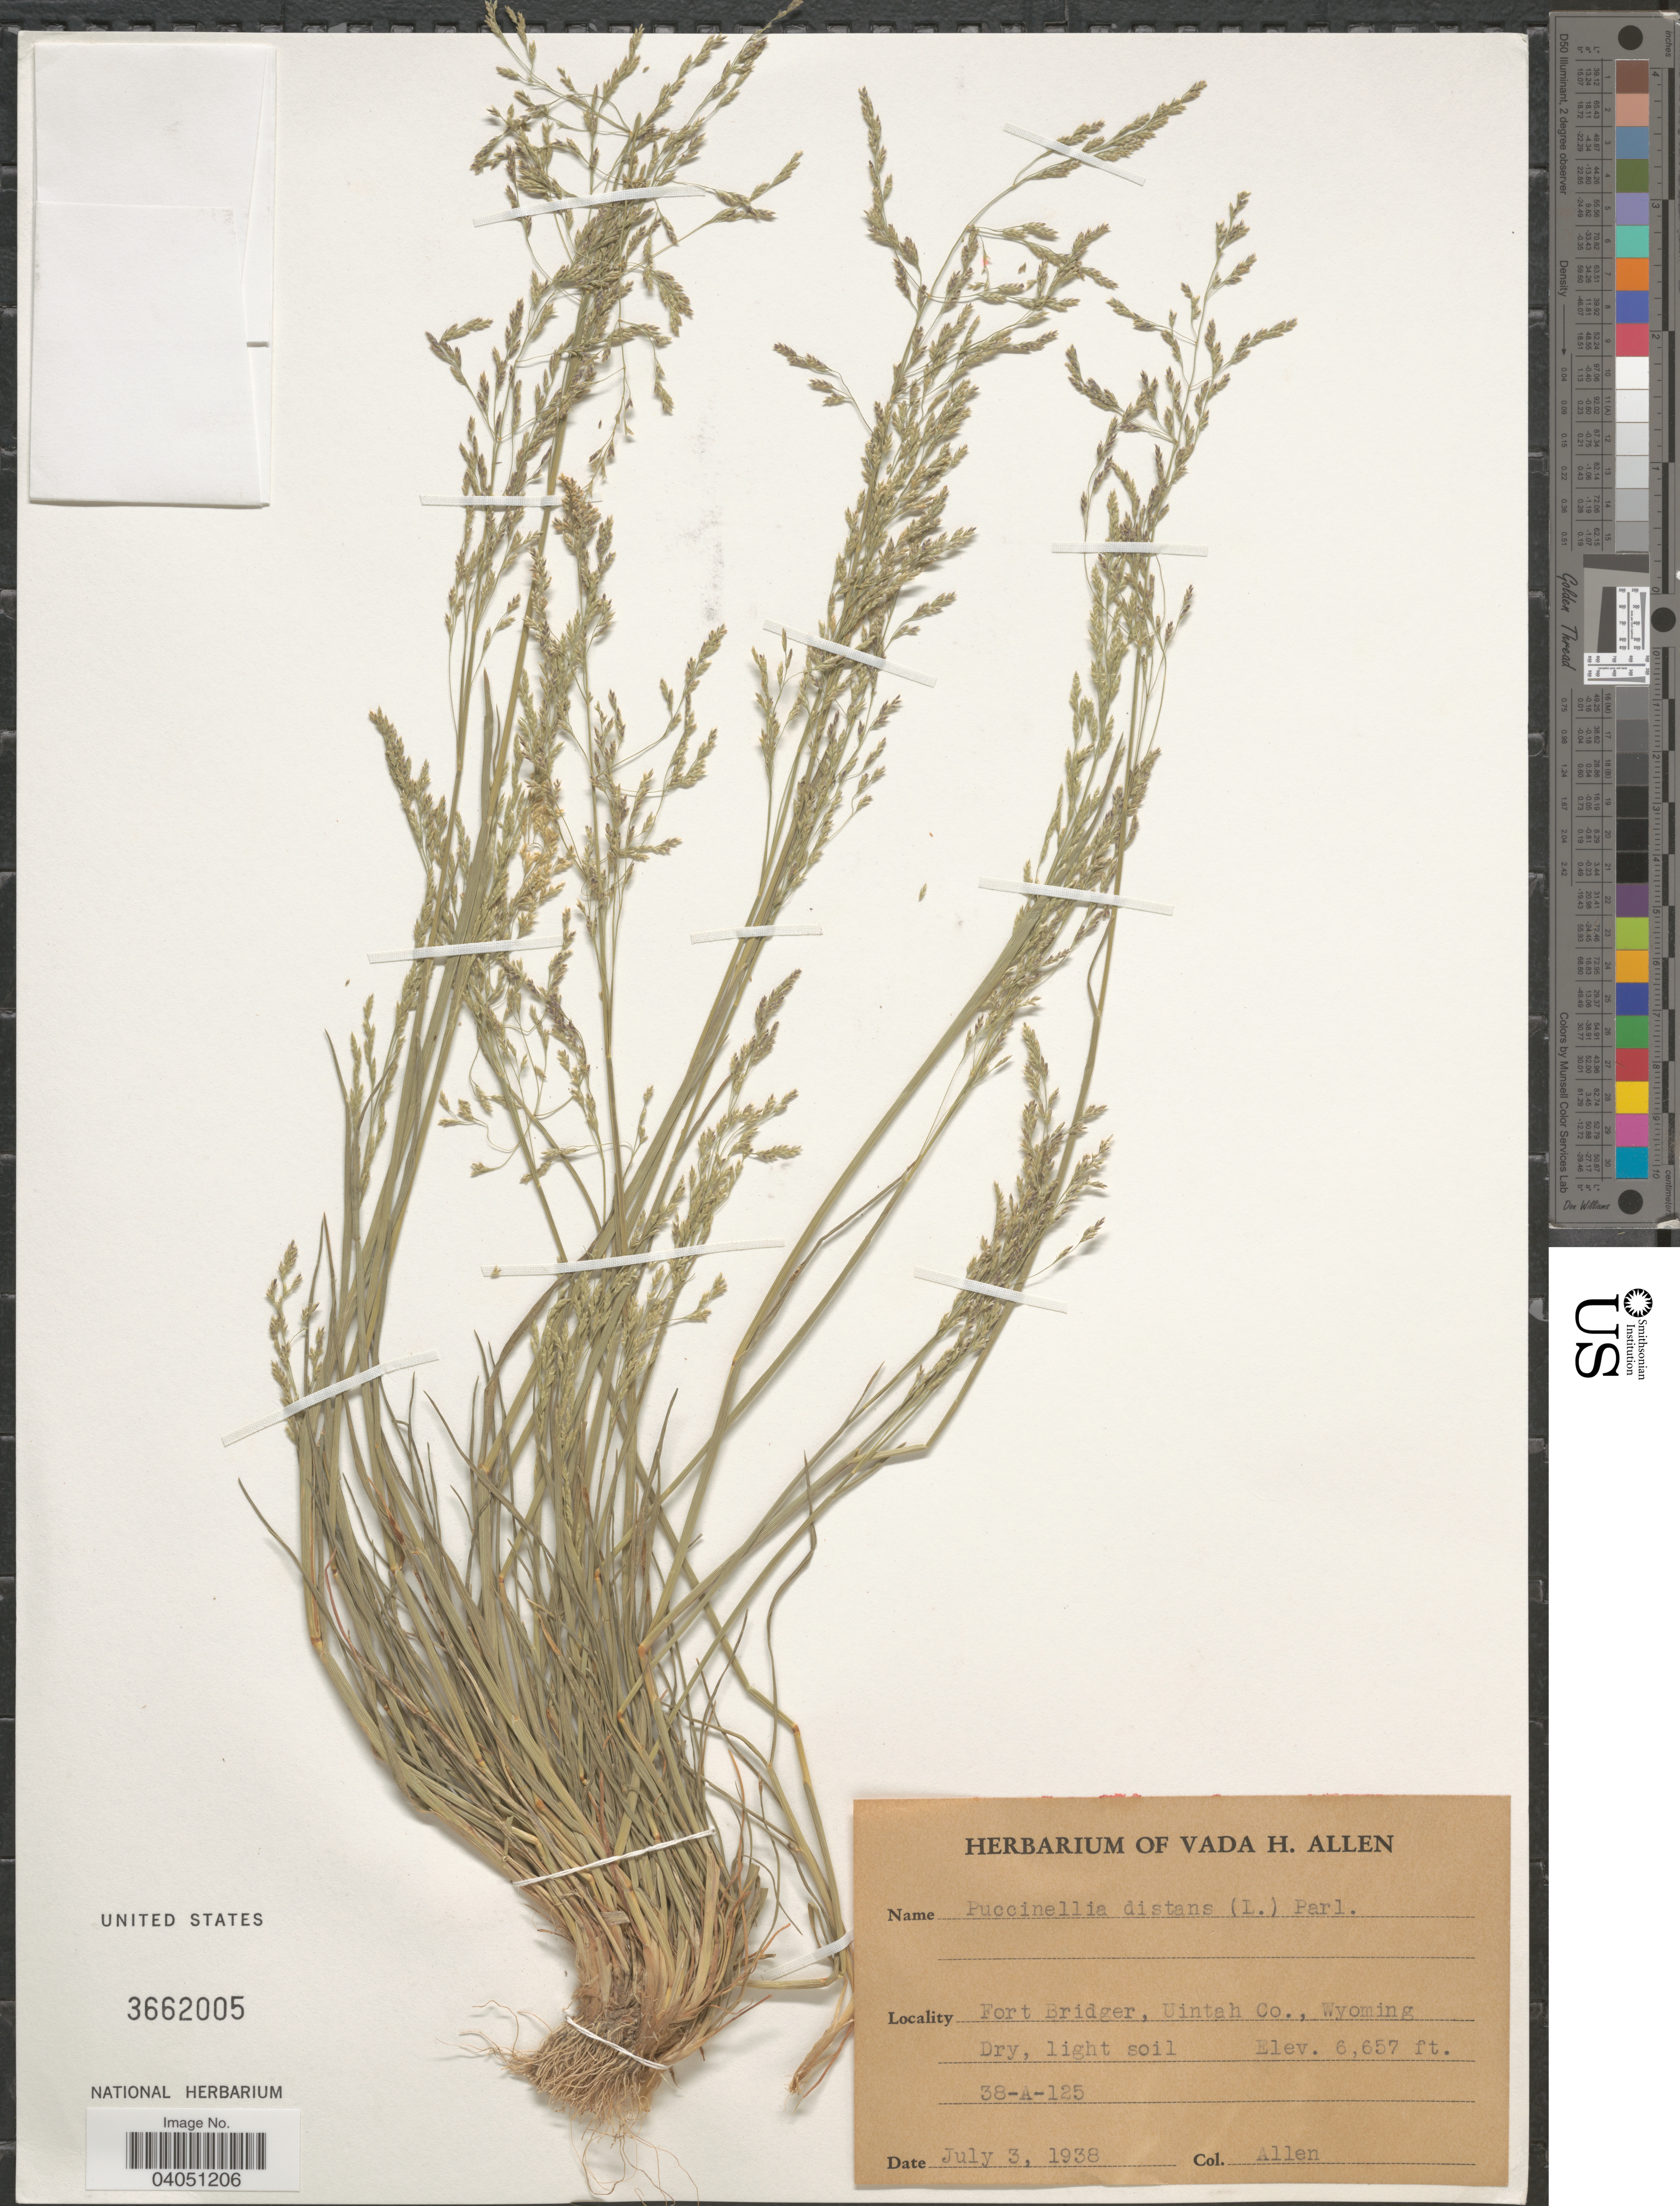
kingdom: Plantae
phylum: Tracheophyta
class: Liliopsida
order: Poales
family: Poaceae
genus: Puccinellia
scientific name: Puccinellia distans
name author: (Jacq.) Parl.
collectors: V. Allen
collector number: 38-A-125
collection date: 1938-07-03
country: United States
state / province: Wyoming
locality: Fort Bridger, Uintah Co.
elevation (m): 2029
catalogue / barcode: US 3662005